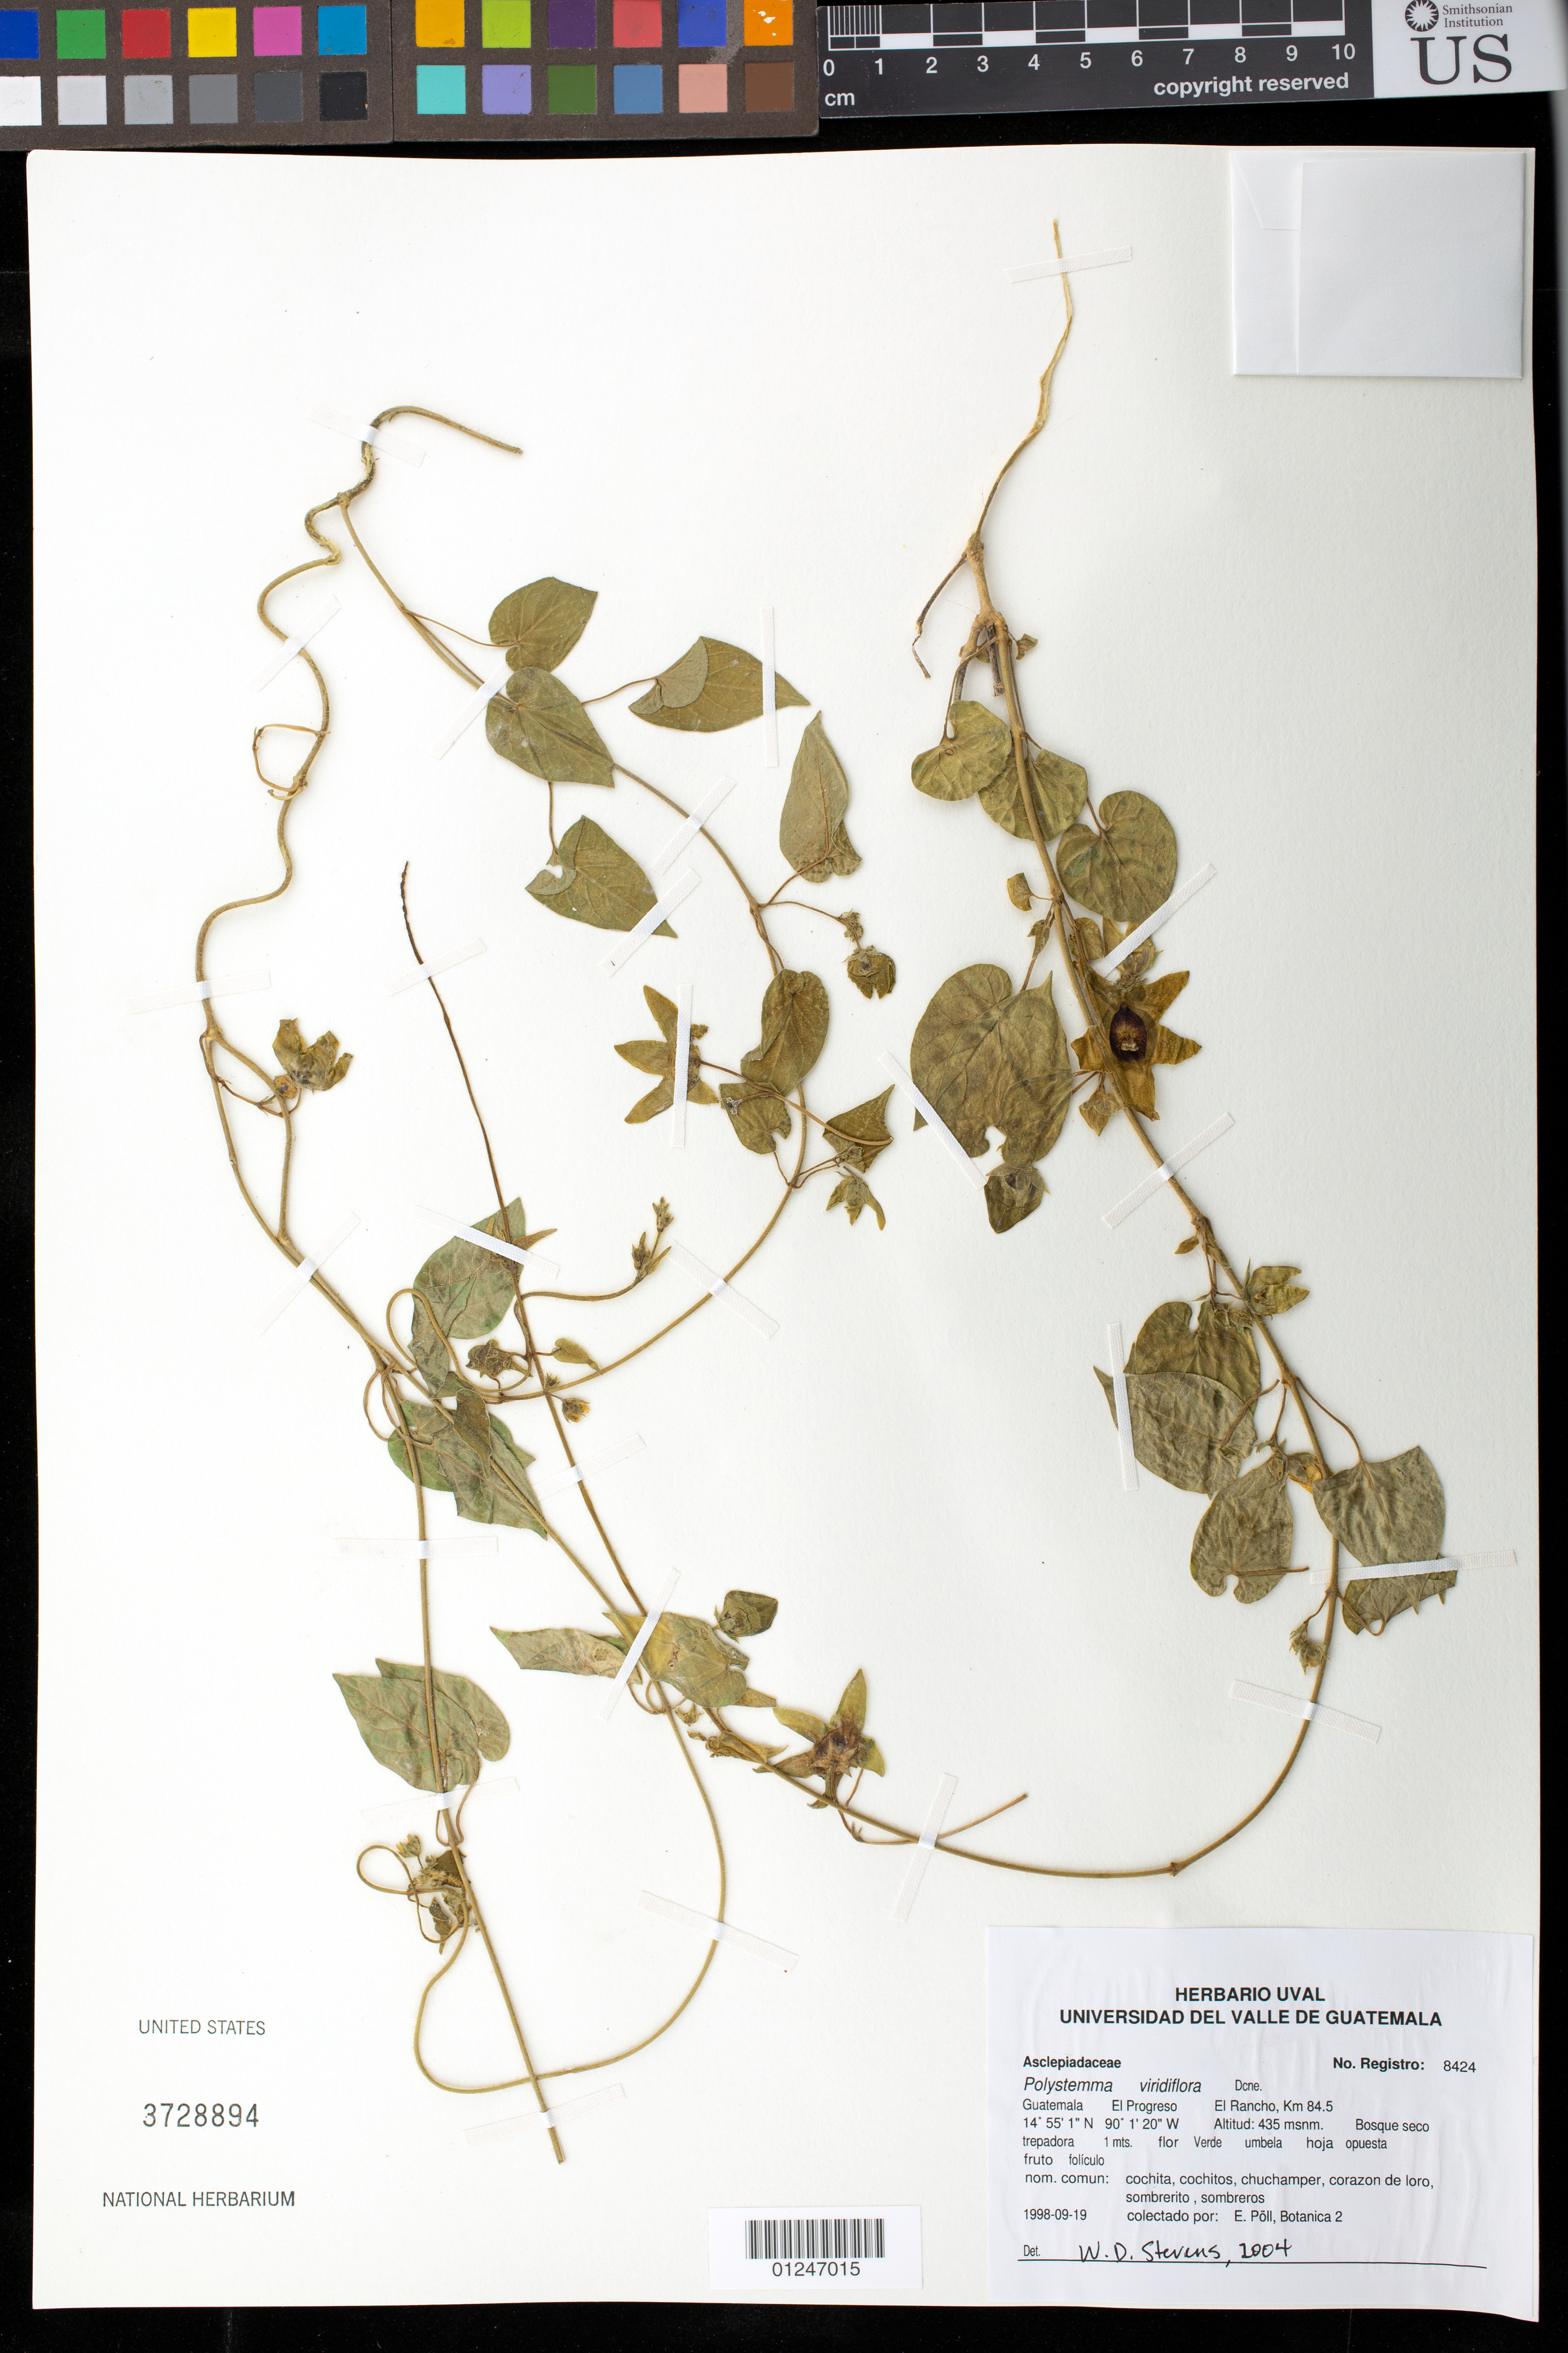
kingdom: Plantae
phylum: Tracheophyta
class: Magnoliopsida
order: Gentianales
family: Apocynaceae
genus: Polystemma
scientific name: Polystemma viridiflorum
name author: Decne.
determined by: Stevens, W. Douglas, Missouri Botanical Garden (MO)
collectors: E. Pöll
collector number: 2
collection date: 1998-09-19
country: Guatemala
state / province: El Progreso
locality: El Rancho, 84.5 KM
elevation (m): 435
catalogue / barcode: US 3728894